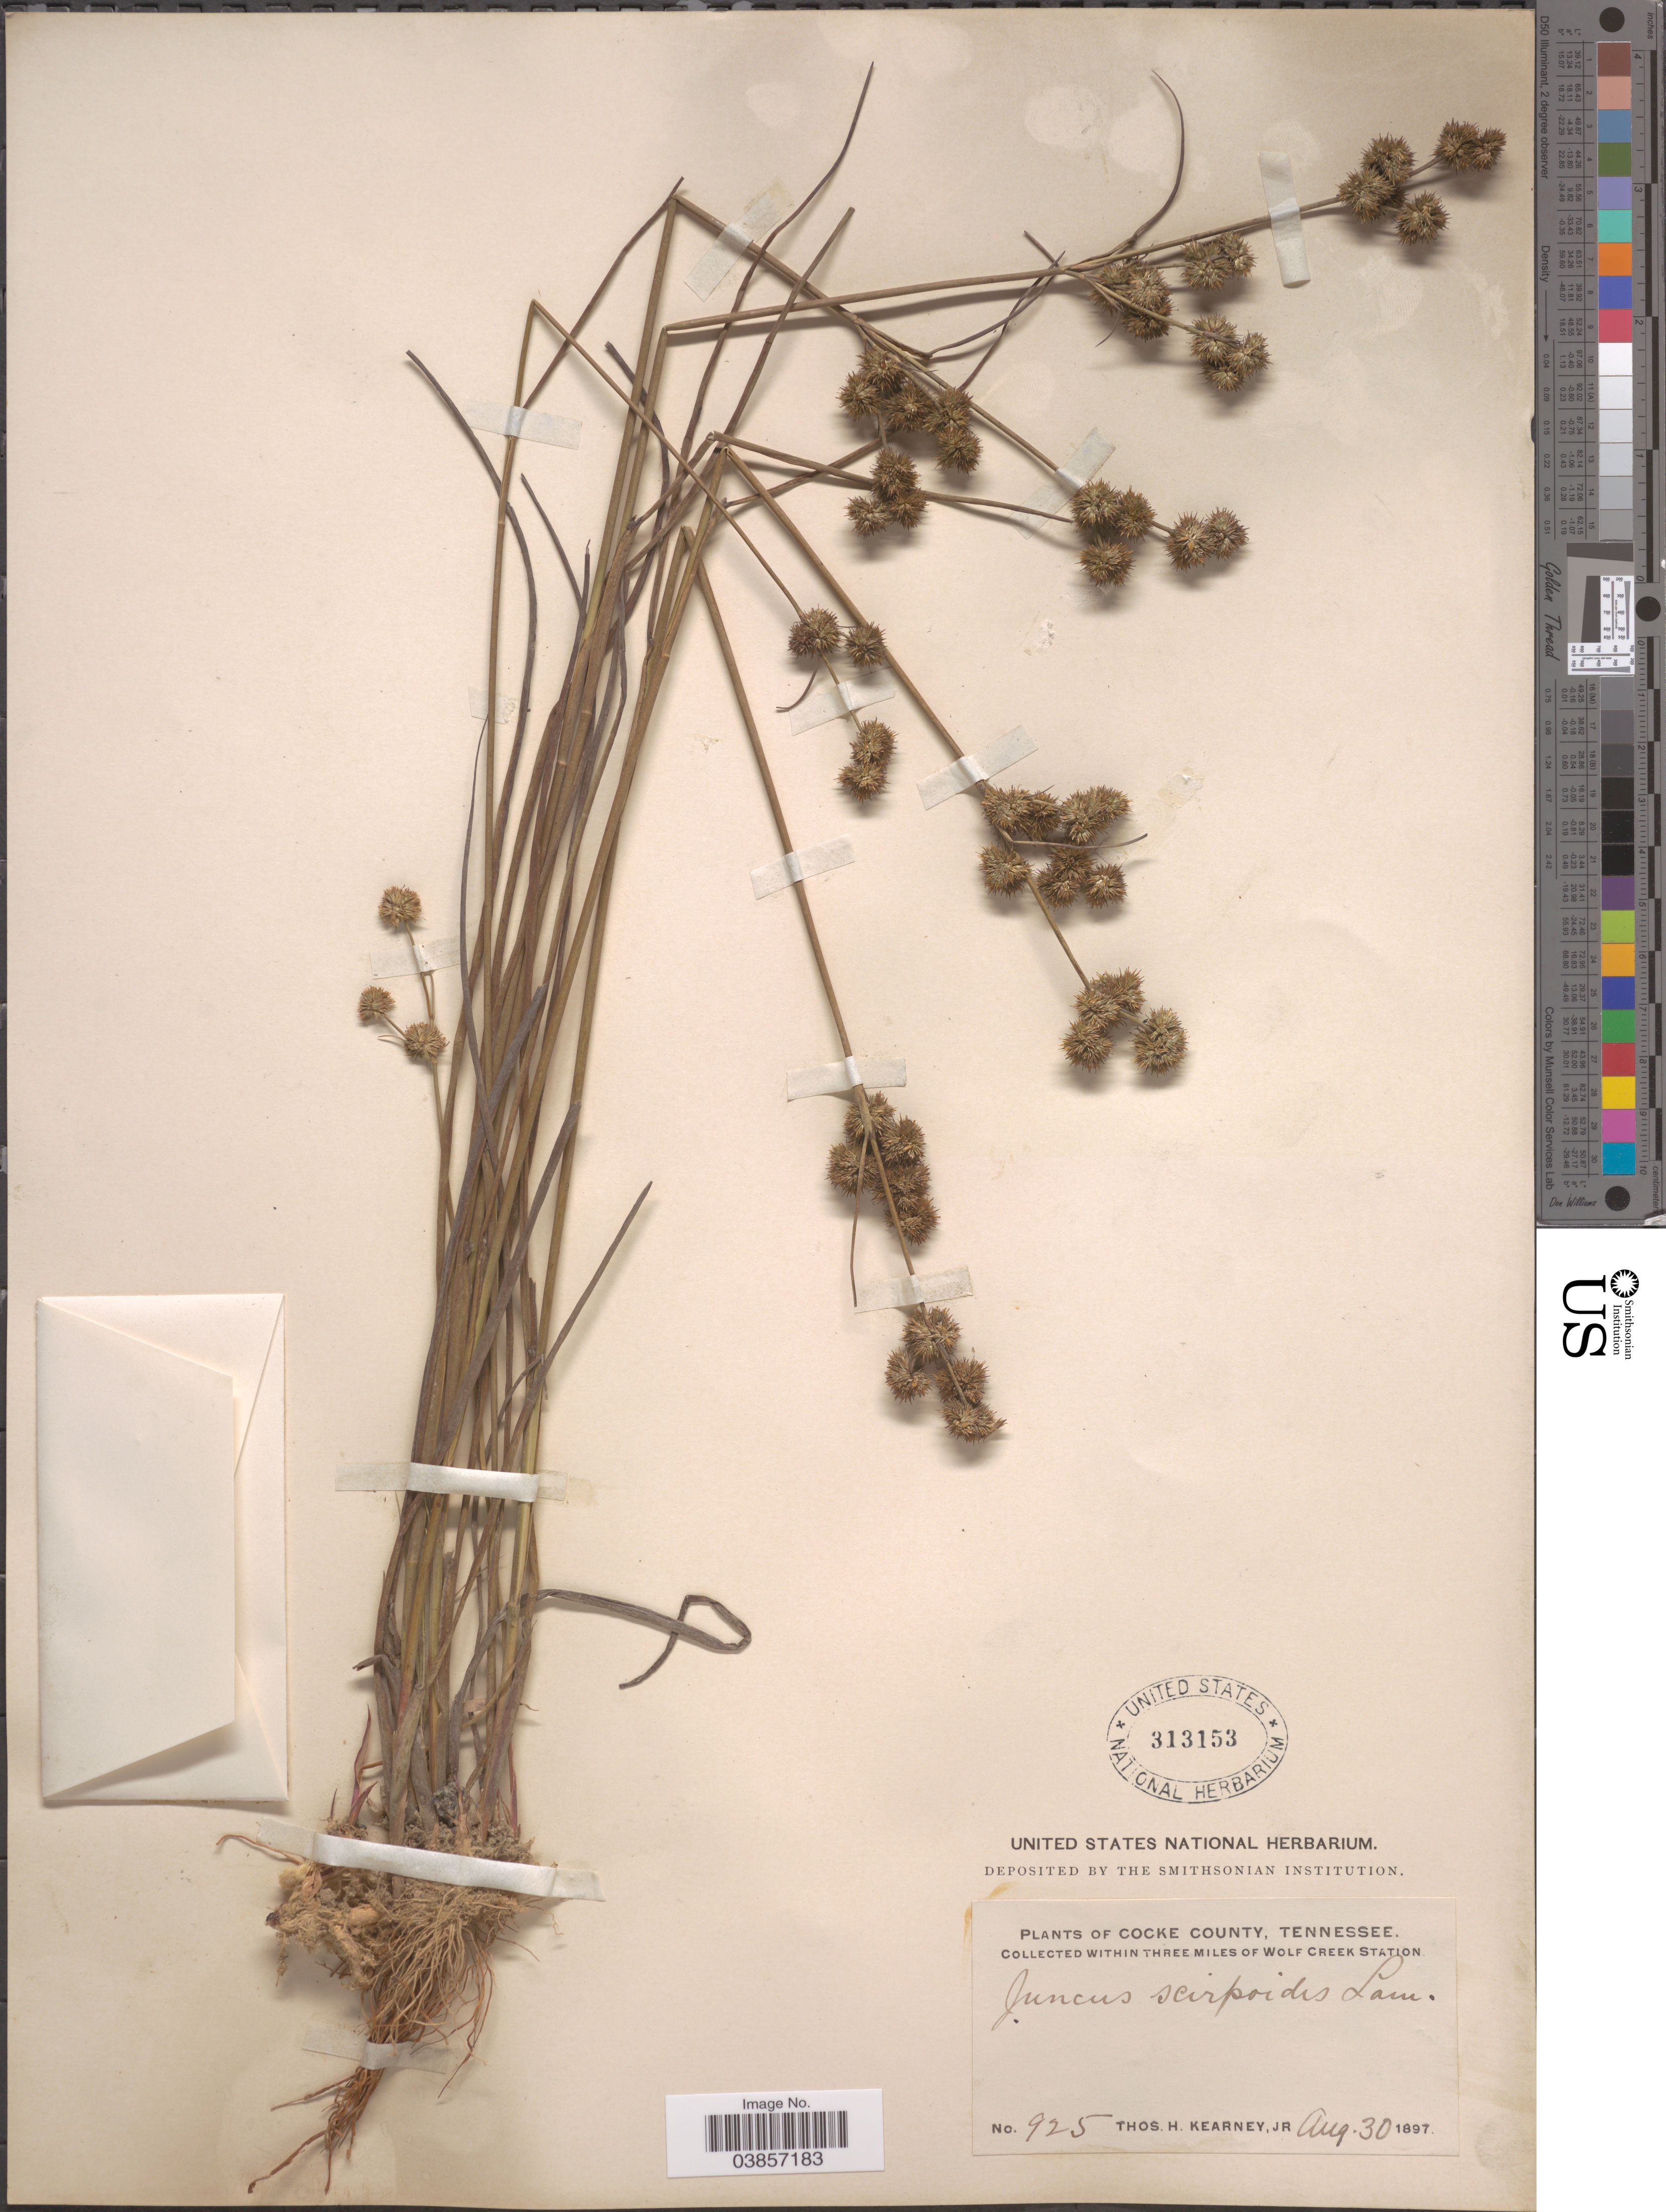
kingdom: Plantae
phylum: Tracheophyta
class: Liliopsida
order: Poales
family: Juncaceae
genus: Juncus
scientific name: Juncus scirpoides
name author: Lam.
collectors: T. H. Kearney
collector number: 925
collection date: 1897-08-30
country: United States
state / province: Tennessee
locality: Cocke County. Three miles of Wolf Creek Station.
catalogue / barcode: US 313153